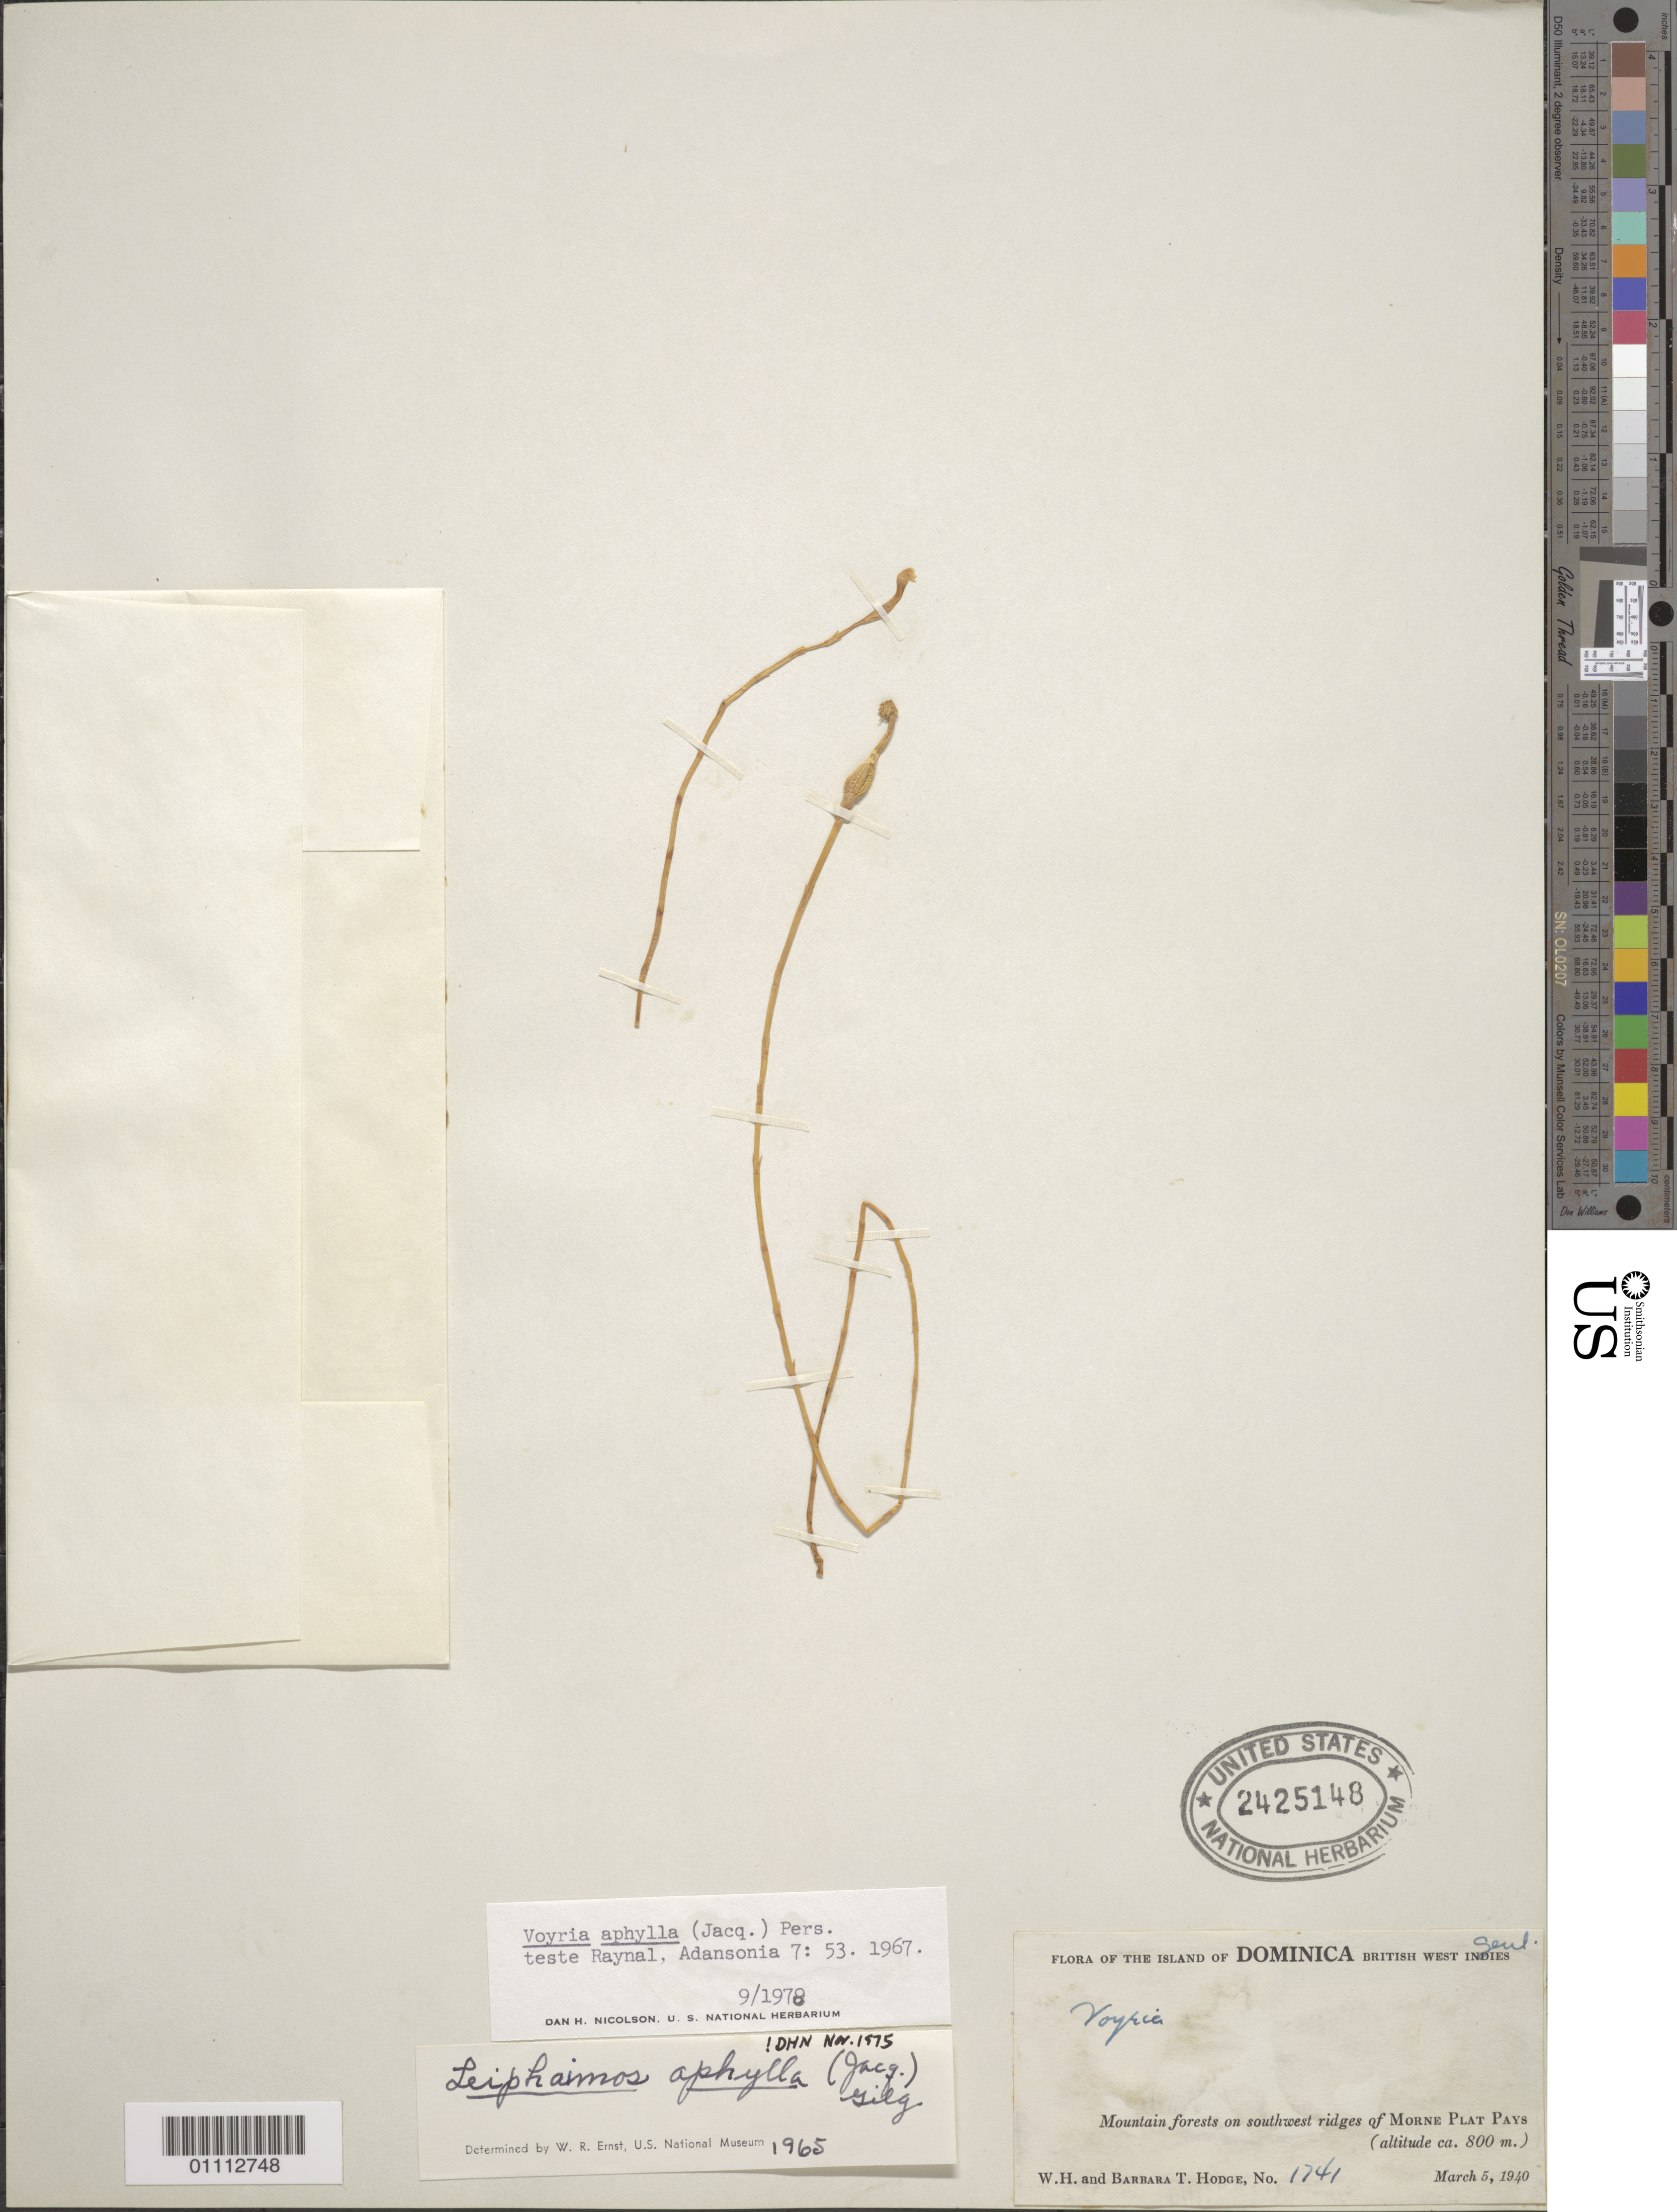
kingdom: Plantae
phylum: Tracheophyta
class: Magnoliopsida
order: Gentianales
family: Gentianaceae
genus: Voyria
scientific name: Voyria aphylla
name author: (Jacq.) Pers.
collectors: W. Hodge & B. Hodge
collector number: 1741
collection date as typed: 05 Mar 1940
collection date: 1940-03-05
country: Dominica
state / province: St. Luke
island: Dominica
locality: Mountain forests on SW ridges of Morne Plat Pays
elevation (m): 800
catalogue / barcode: US 2425148